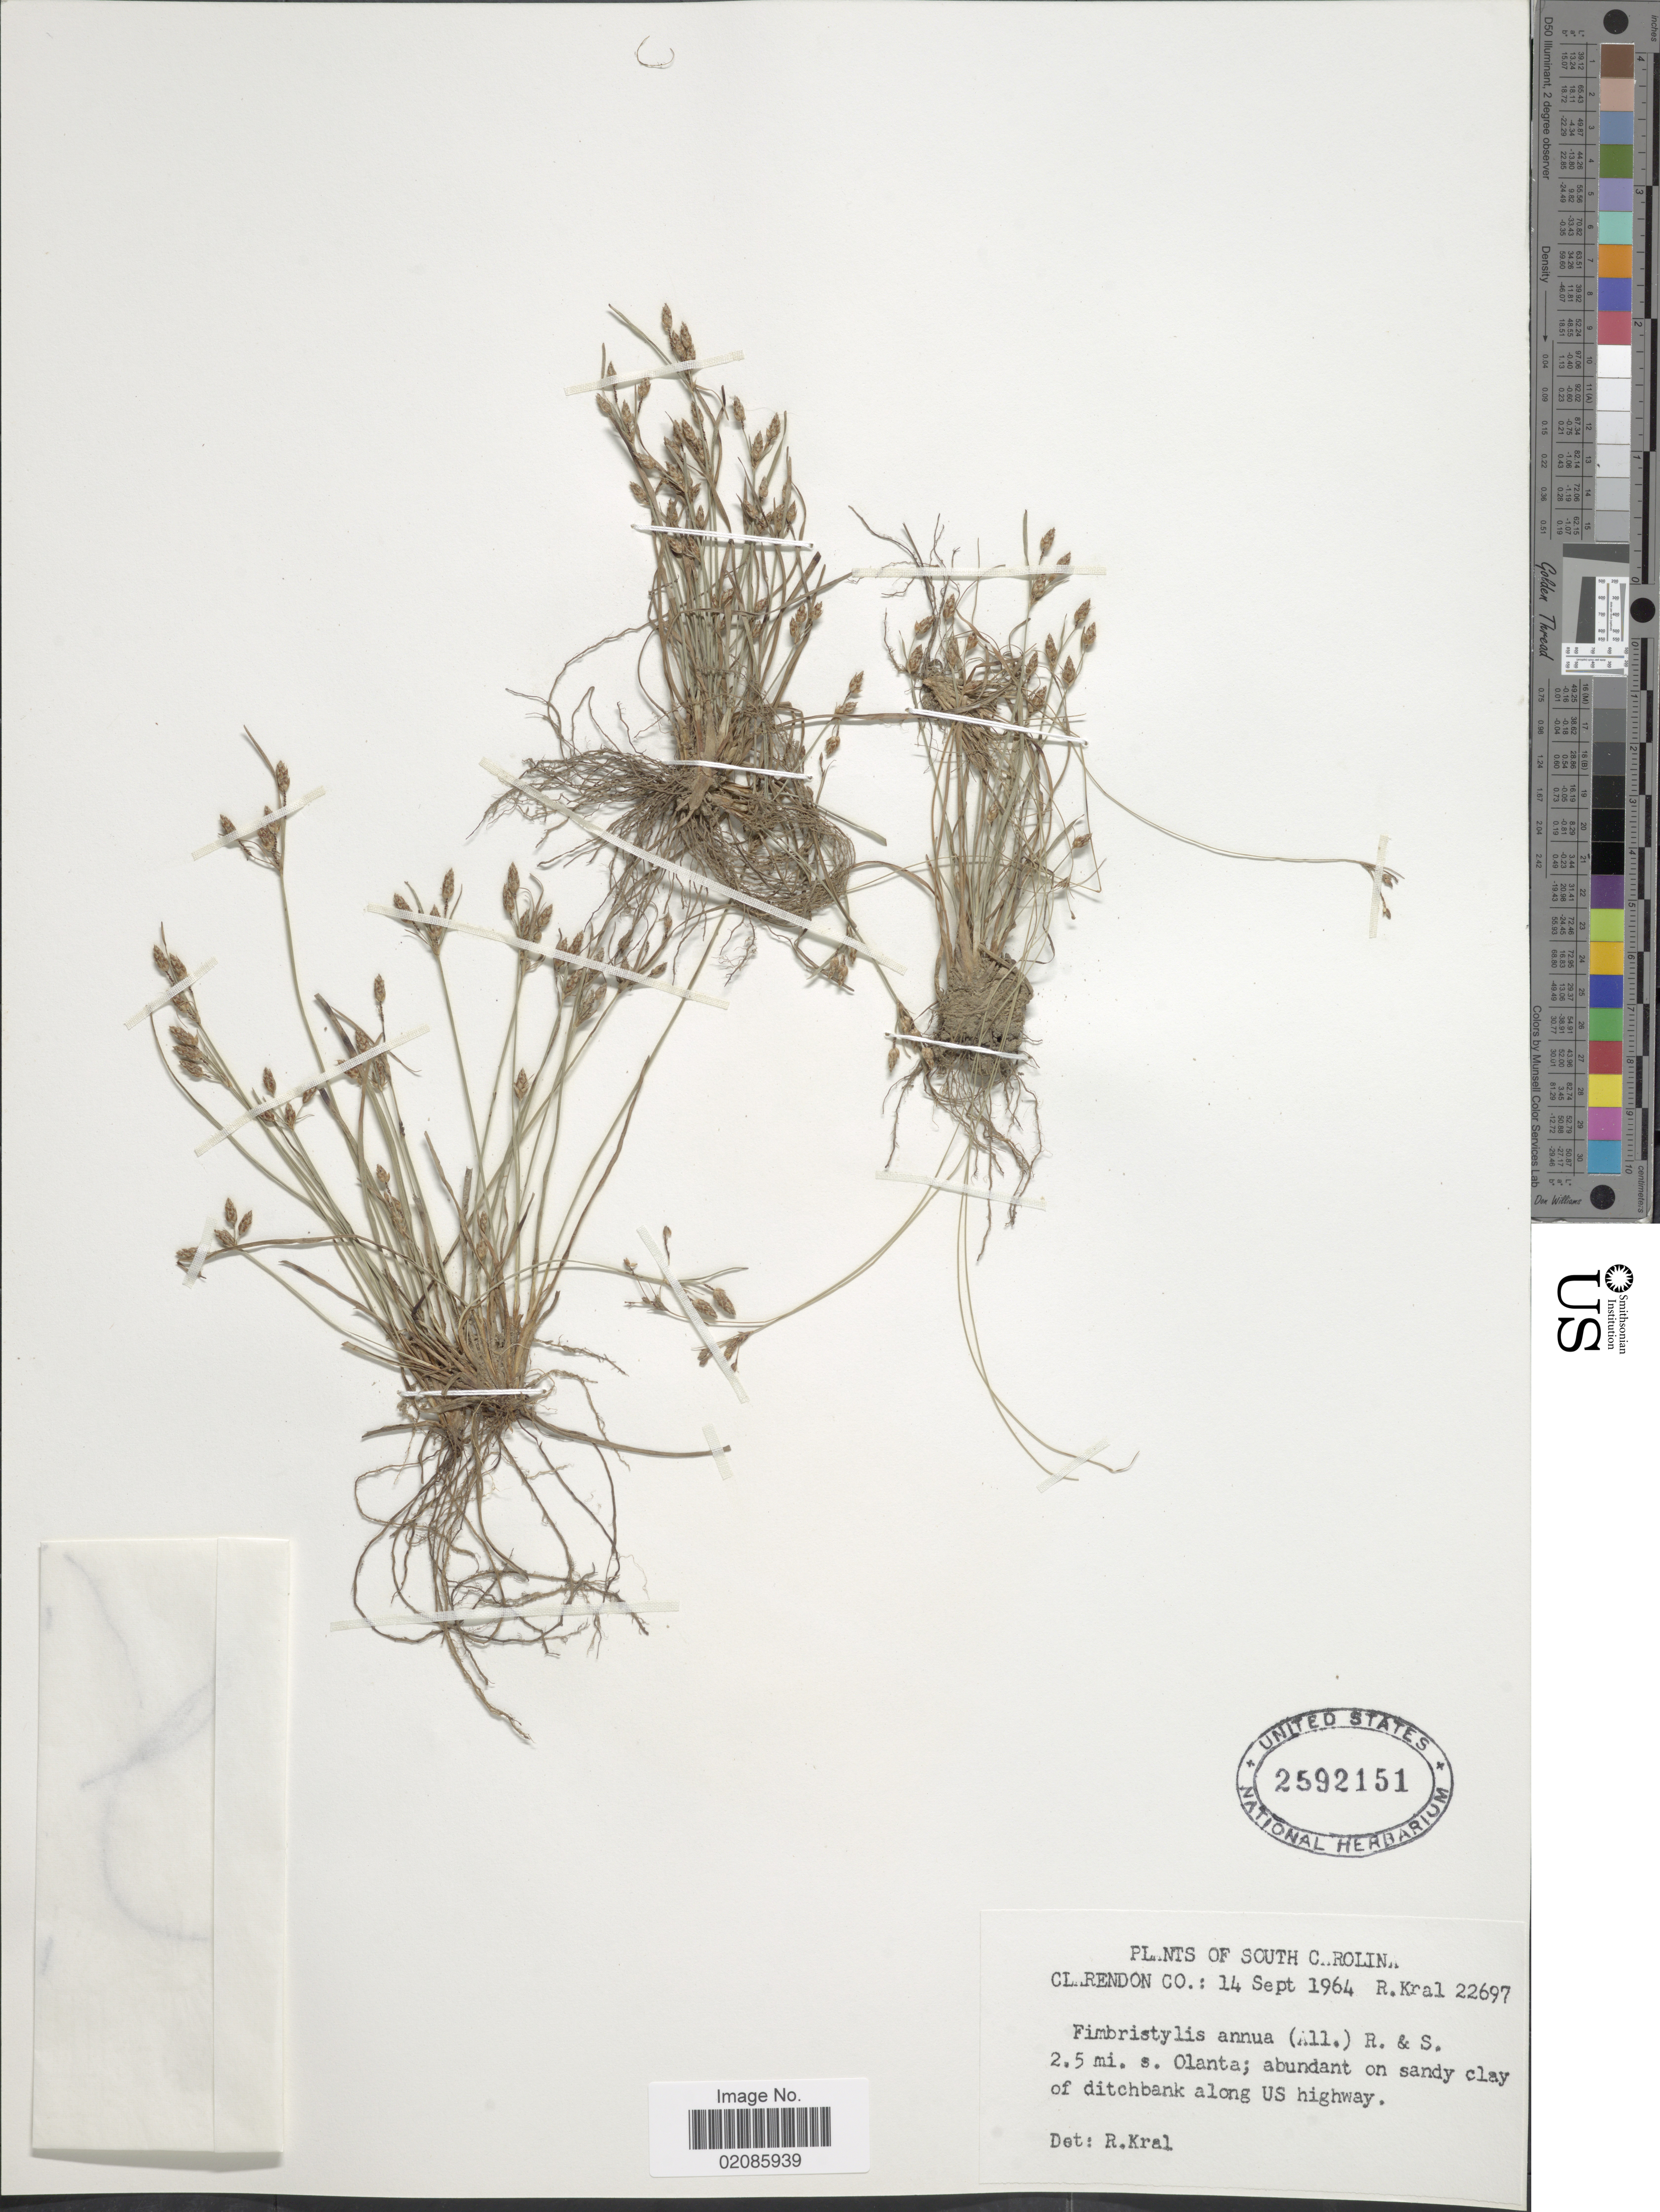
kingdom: Plantae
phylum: Tracheophyta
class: Liliopsida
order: Poales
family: Cyperaceae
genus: Fimbristylis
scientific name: Fimbristylis annua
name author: (All.) Roem. & Schult.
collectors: R. Kral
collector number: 22697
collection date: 1964-09-14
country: United States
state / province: South Carolina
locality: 2.5 mi. s. Olanta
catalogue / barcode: US 2592151